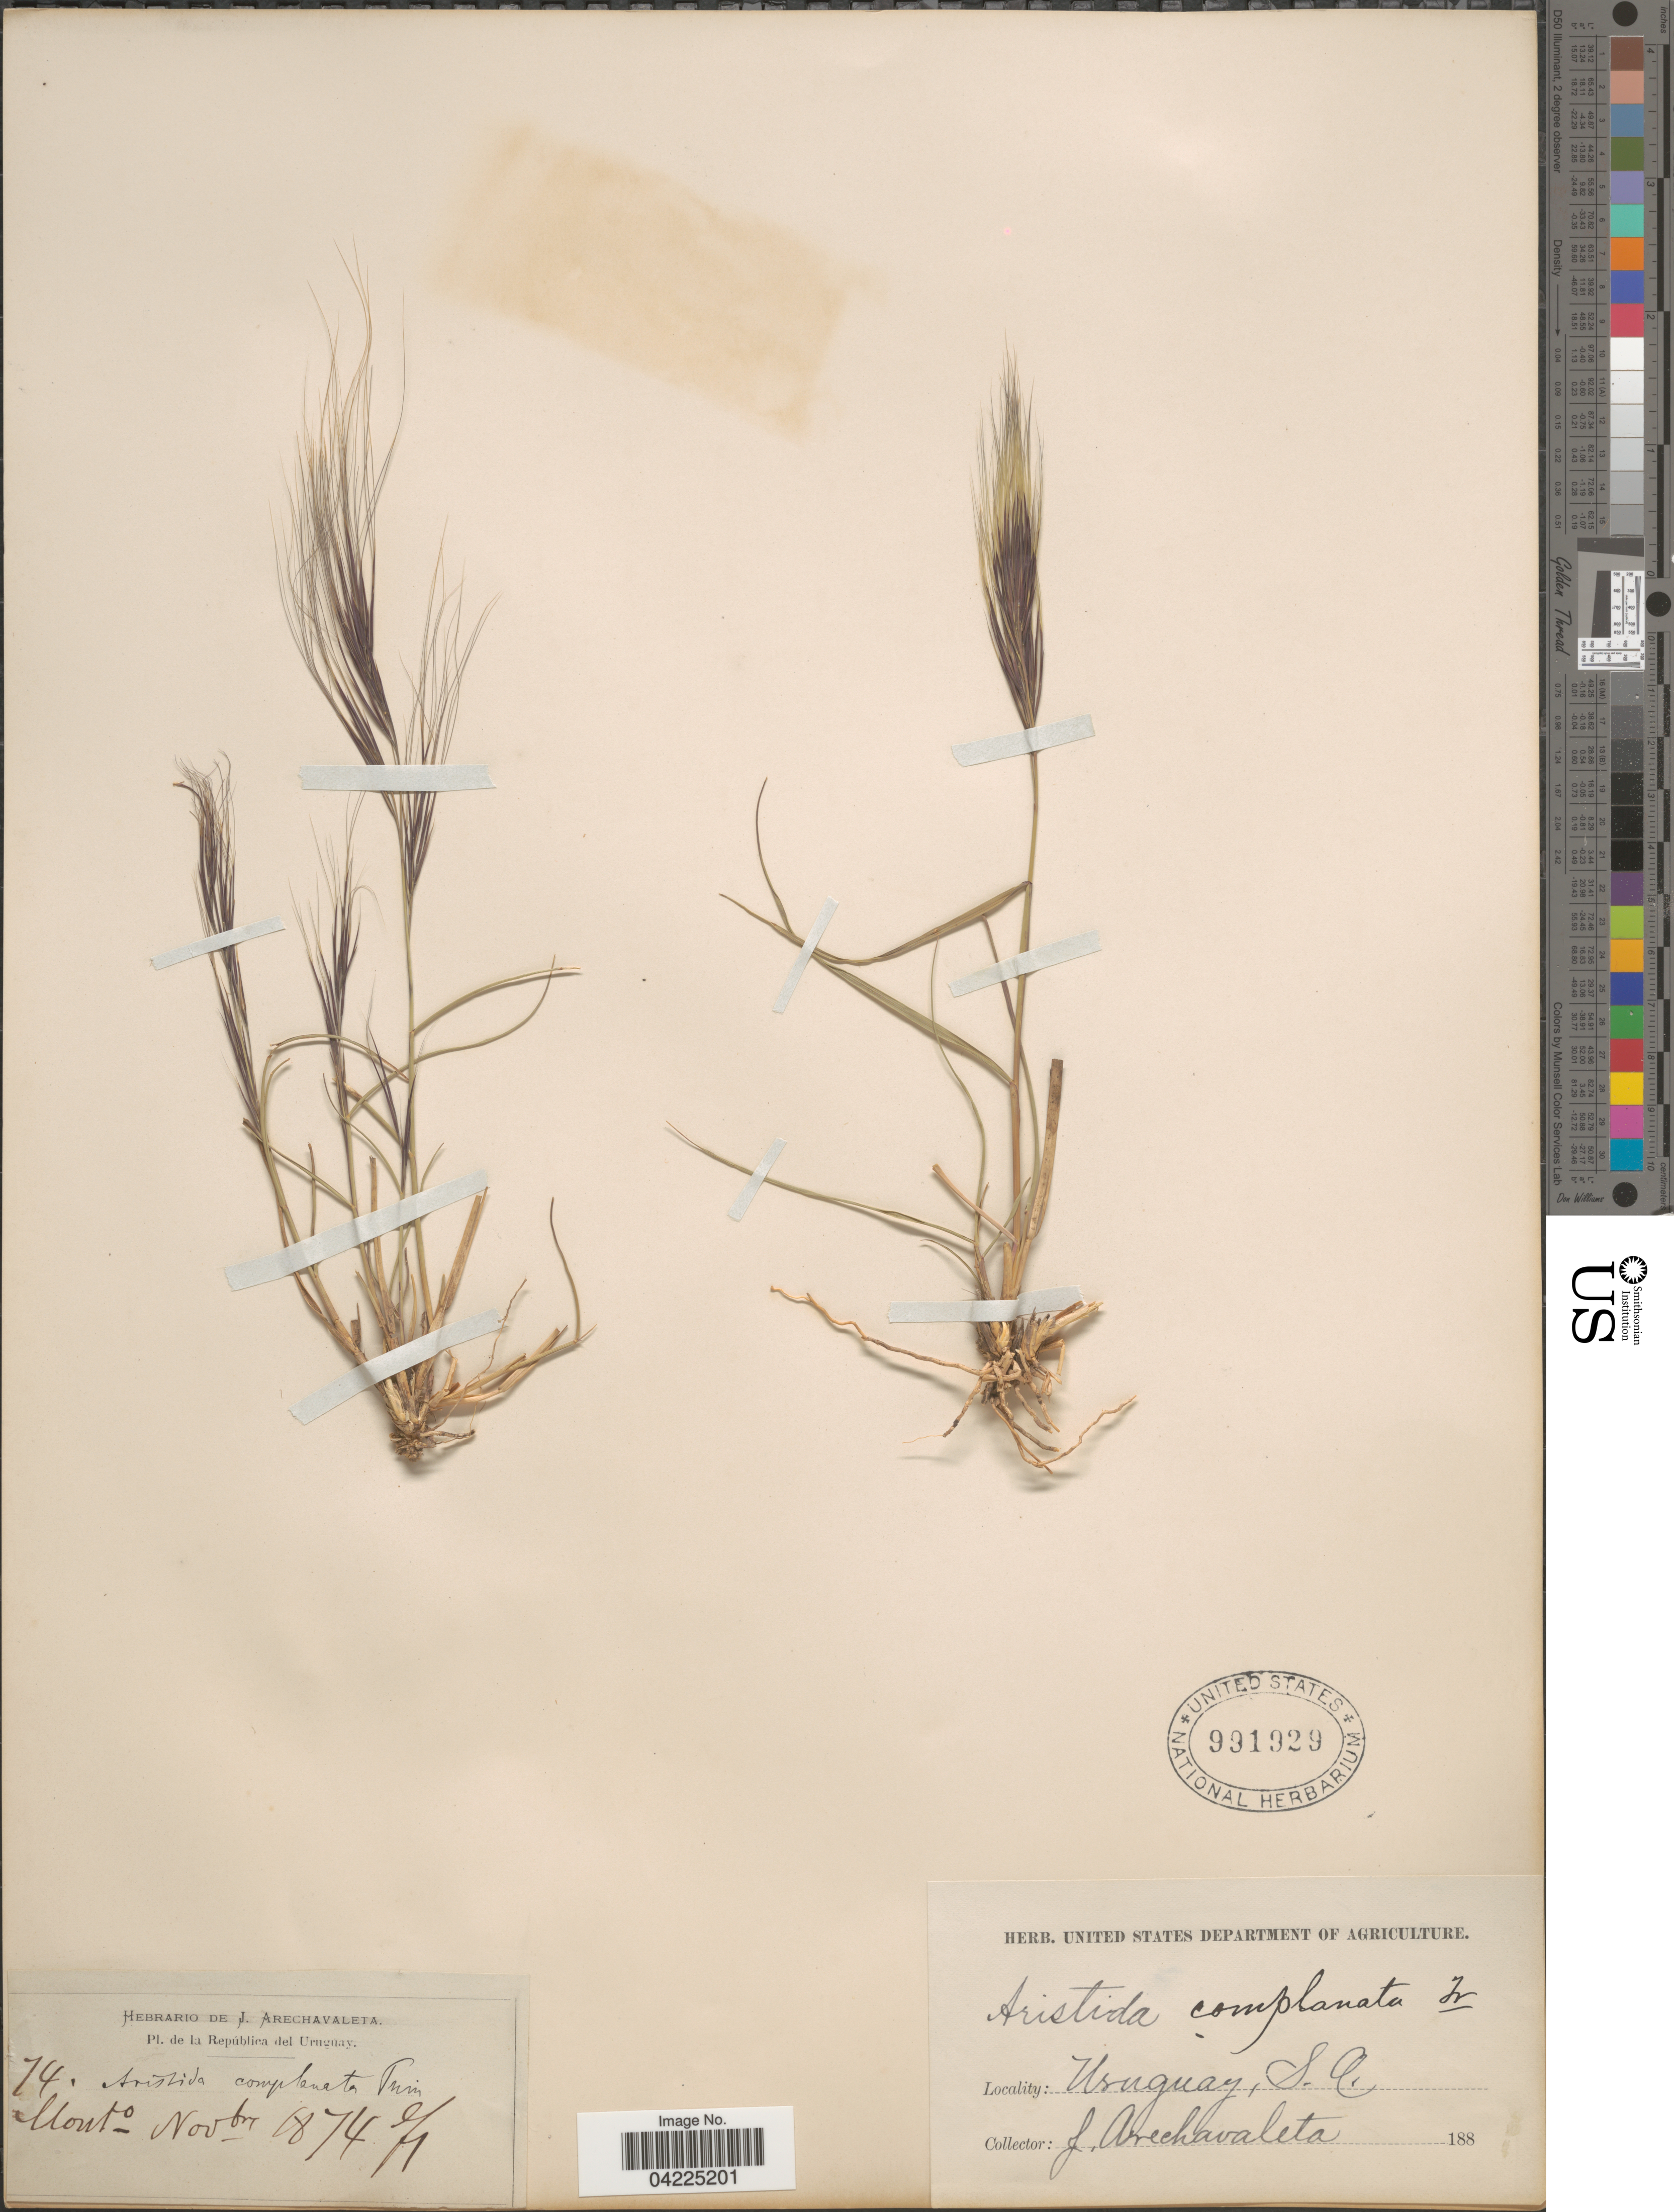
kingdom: Plantae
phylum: Tracheophyta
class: Liliopsida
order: Poales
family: Poaceae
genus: Aristida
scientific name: Aristida murina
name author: Cav.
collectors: J. Arechavaleta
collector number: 74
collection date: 1874-11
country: Uruguay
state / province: Montevideo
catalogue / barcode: US 991929